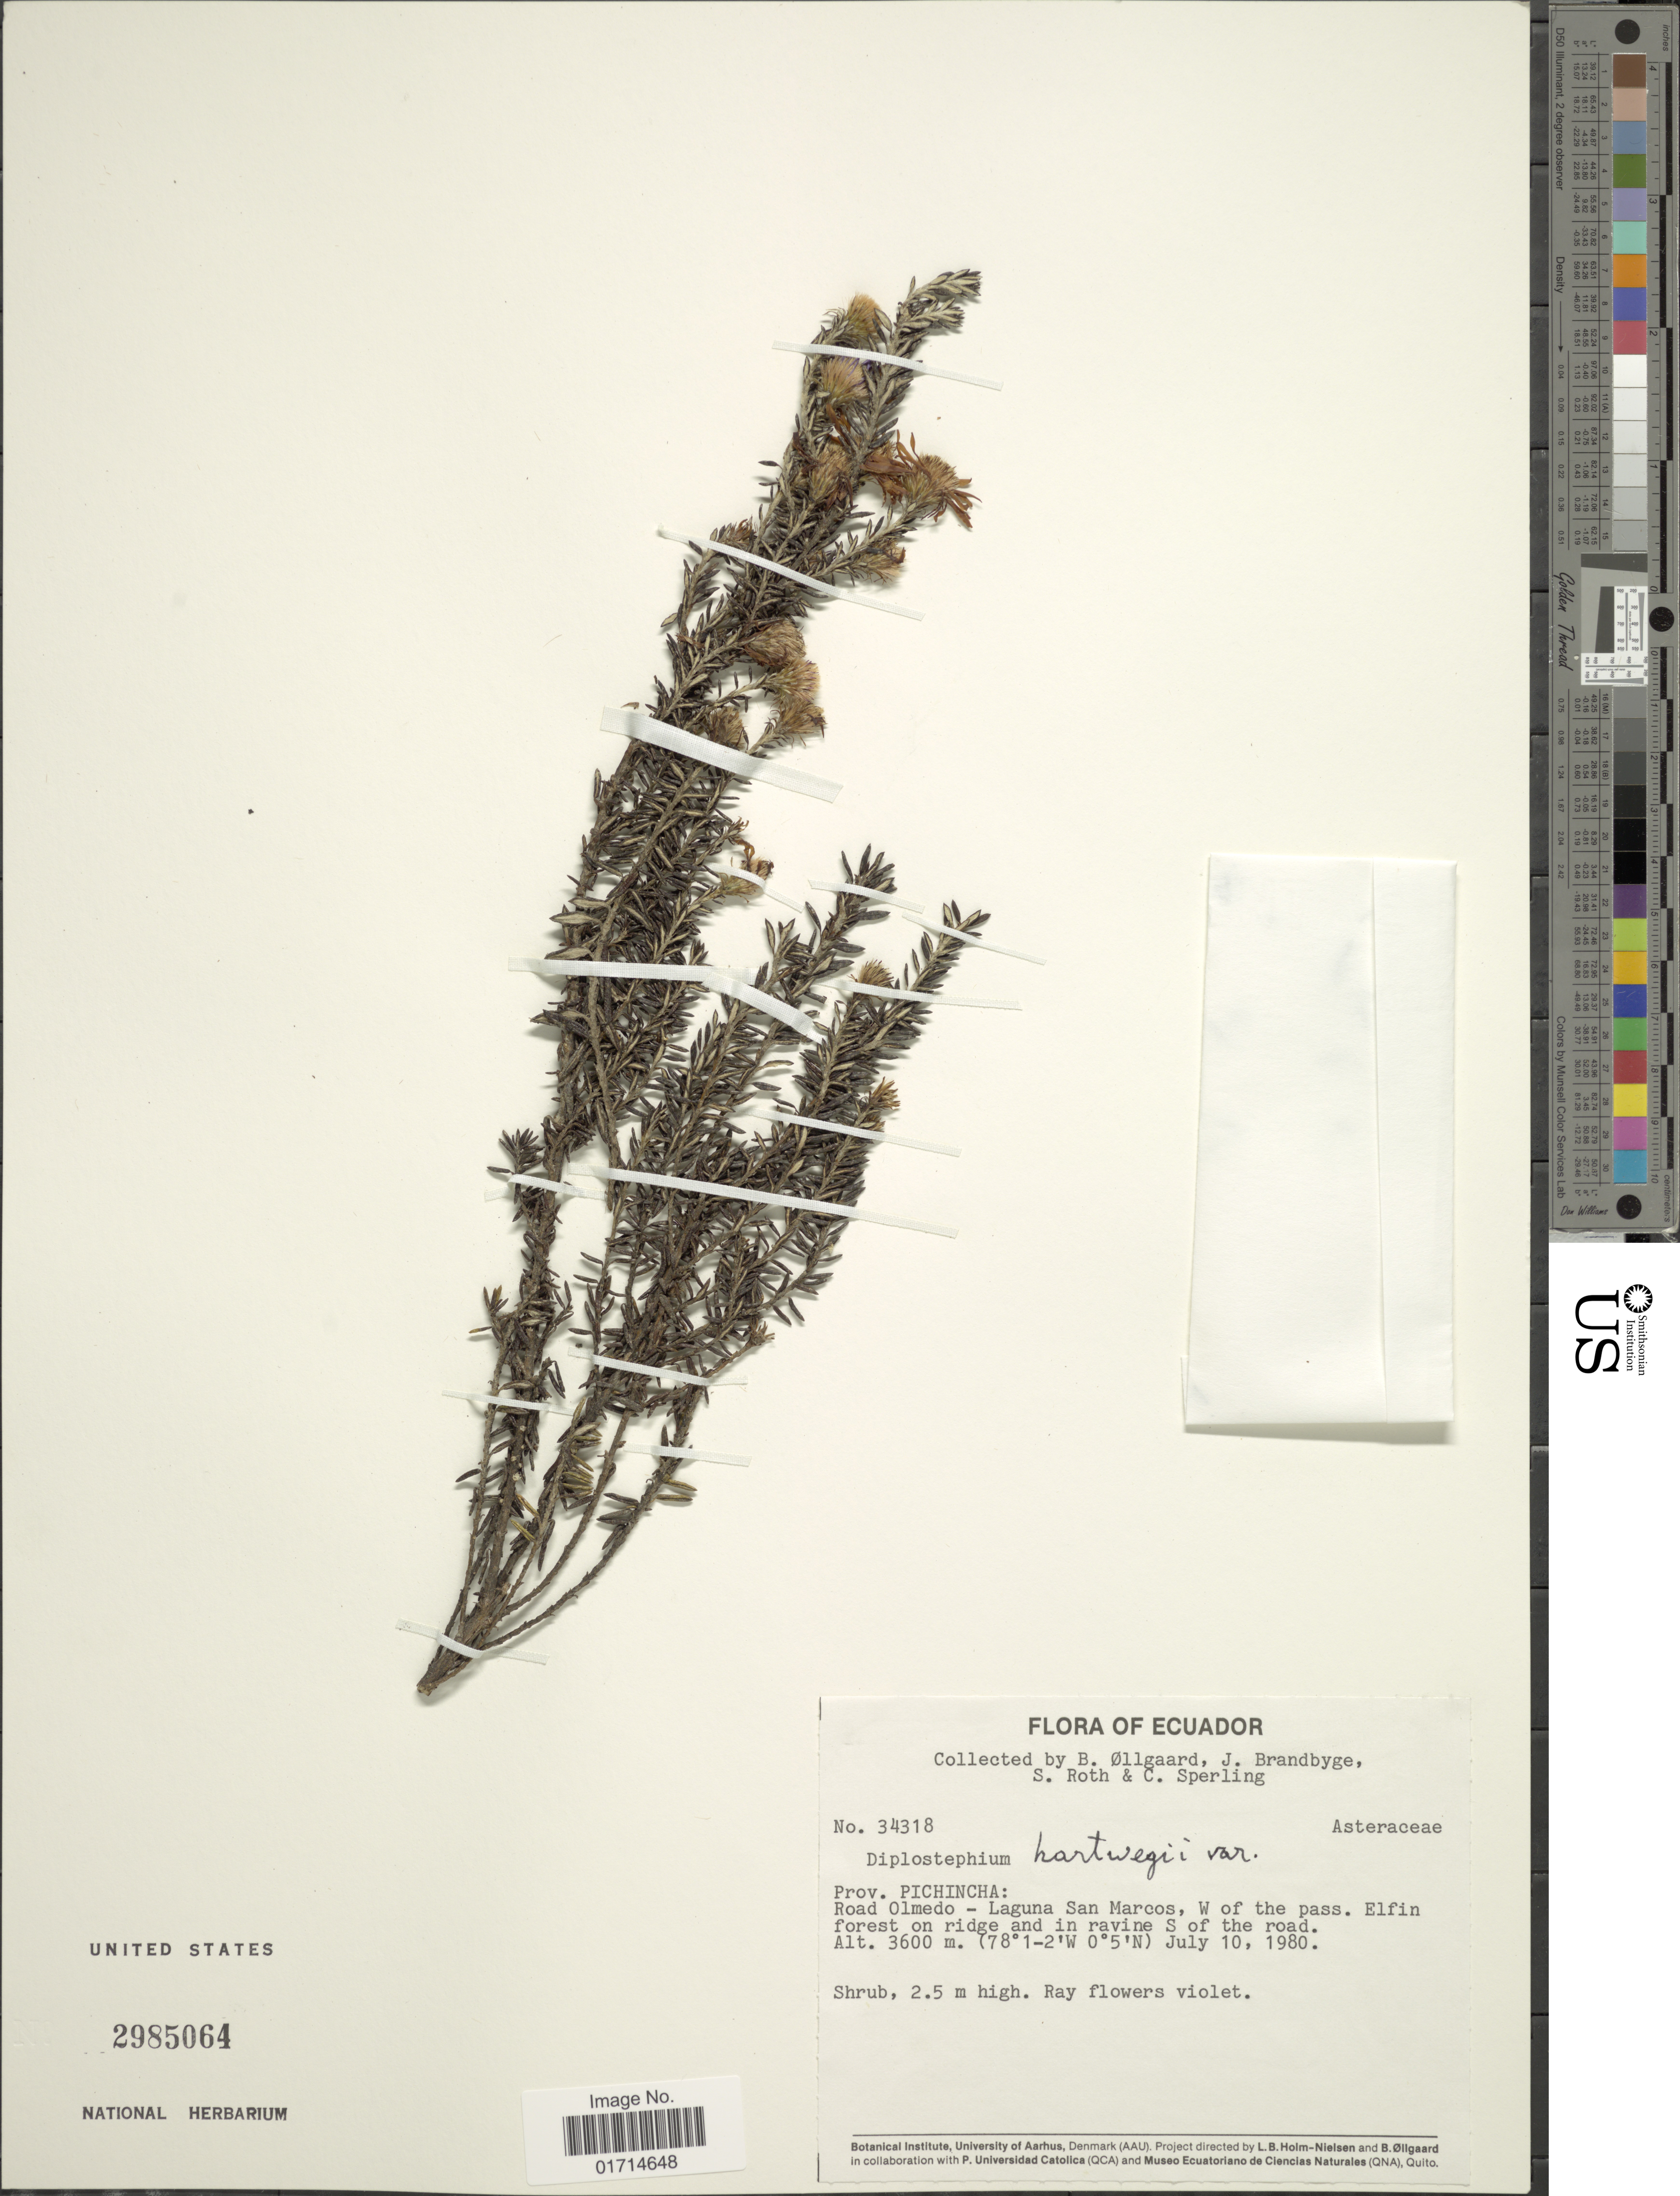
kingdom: Plantae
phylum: Tracheophyta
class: Magnoliopsida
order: Asterales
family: Asteraceae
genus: Diplostephium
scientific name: Diplostephium hartwegii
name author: Hieron.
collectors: B. Øllgaard, J. Brandbyge, S. Roth & C. Sperling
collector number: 34318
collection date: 1980-07-10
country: Ecuador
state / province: Pichincha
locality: Road Olmedo-Laguna San Marcos, W of the Pass, Elfin forest on ridge and in ravine S of the road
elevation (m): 3600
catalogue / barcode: US 2985064